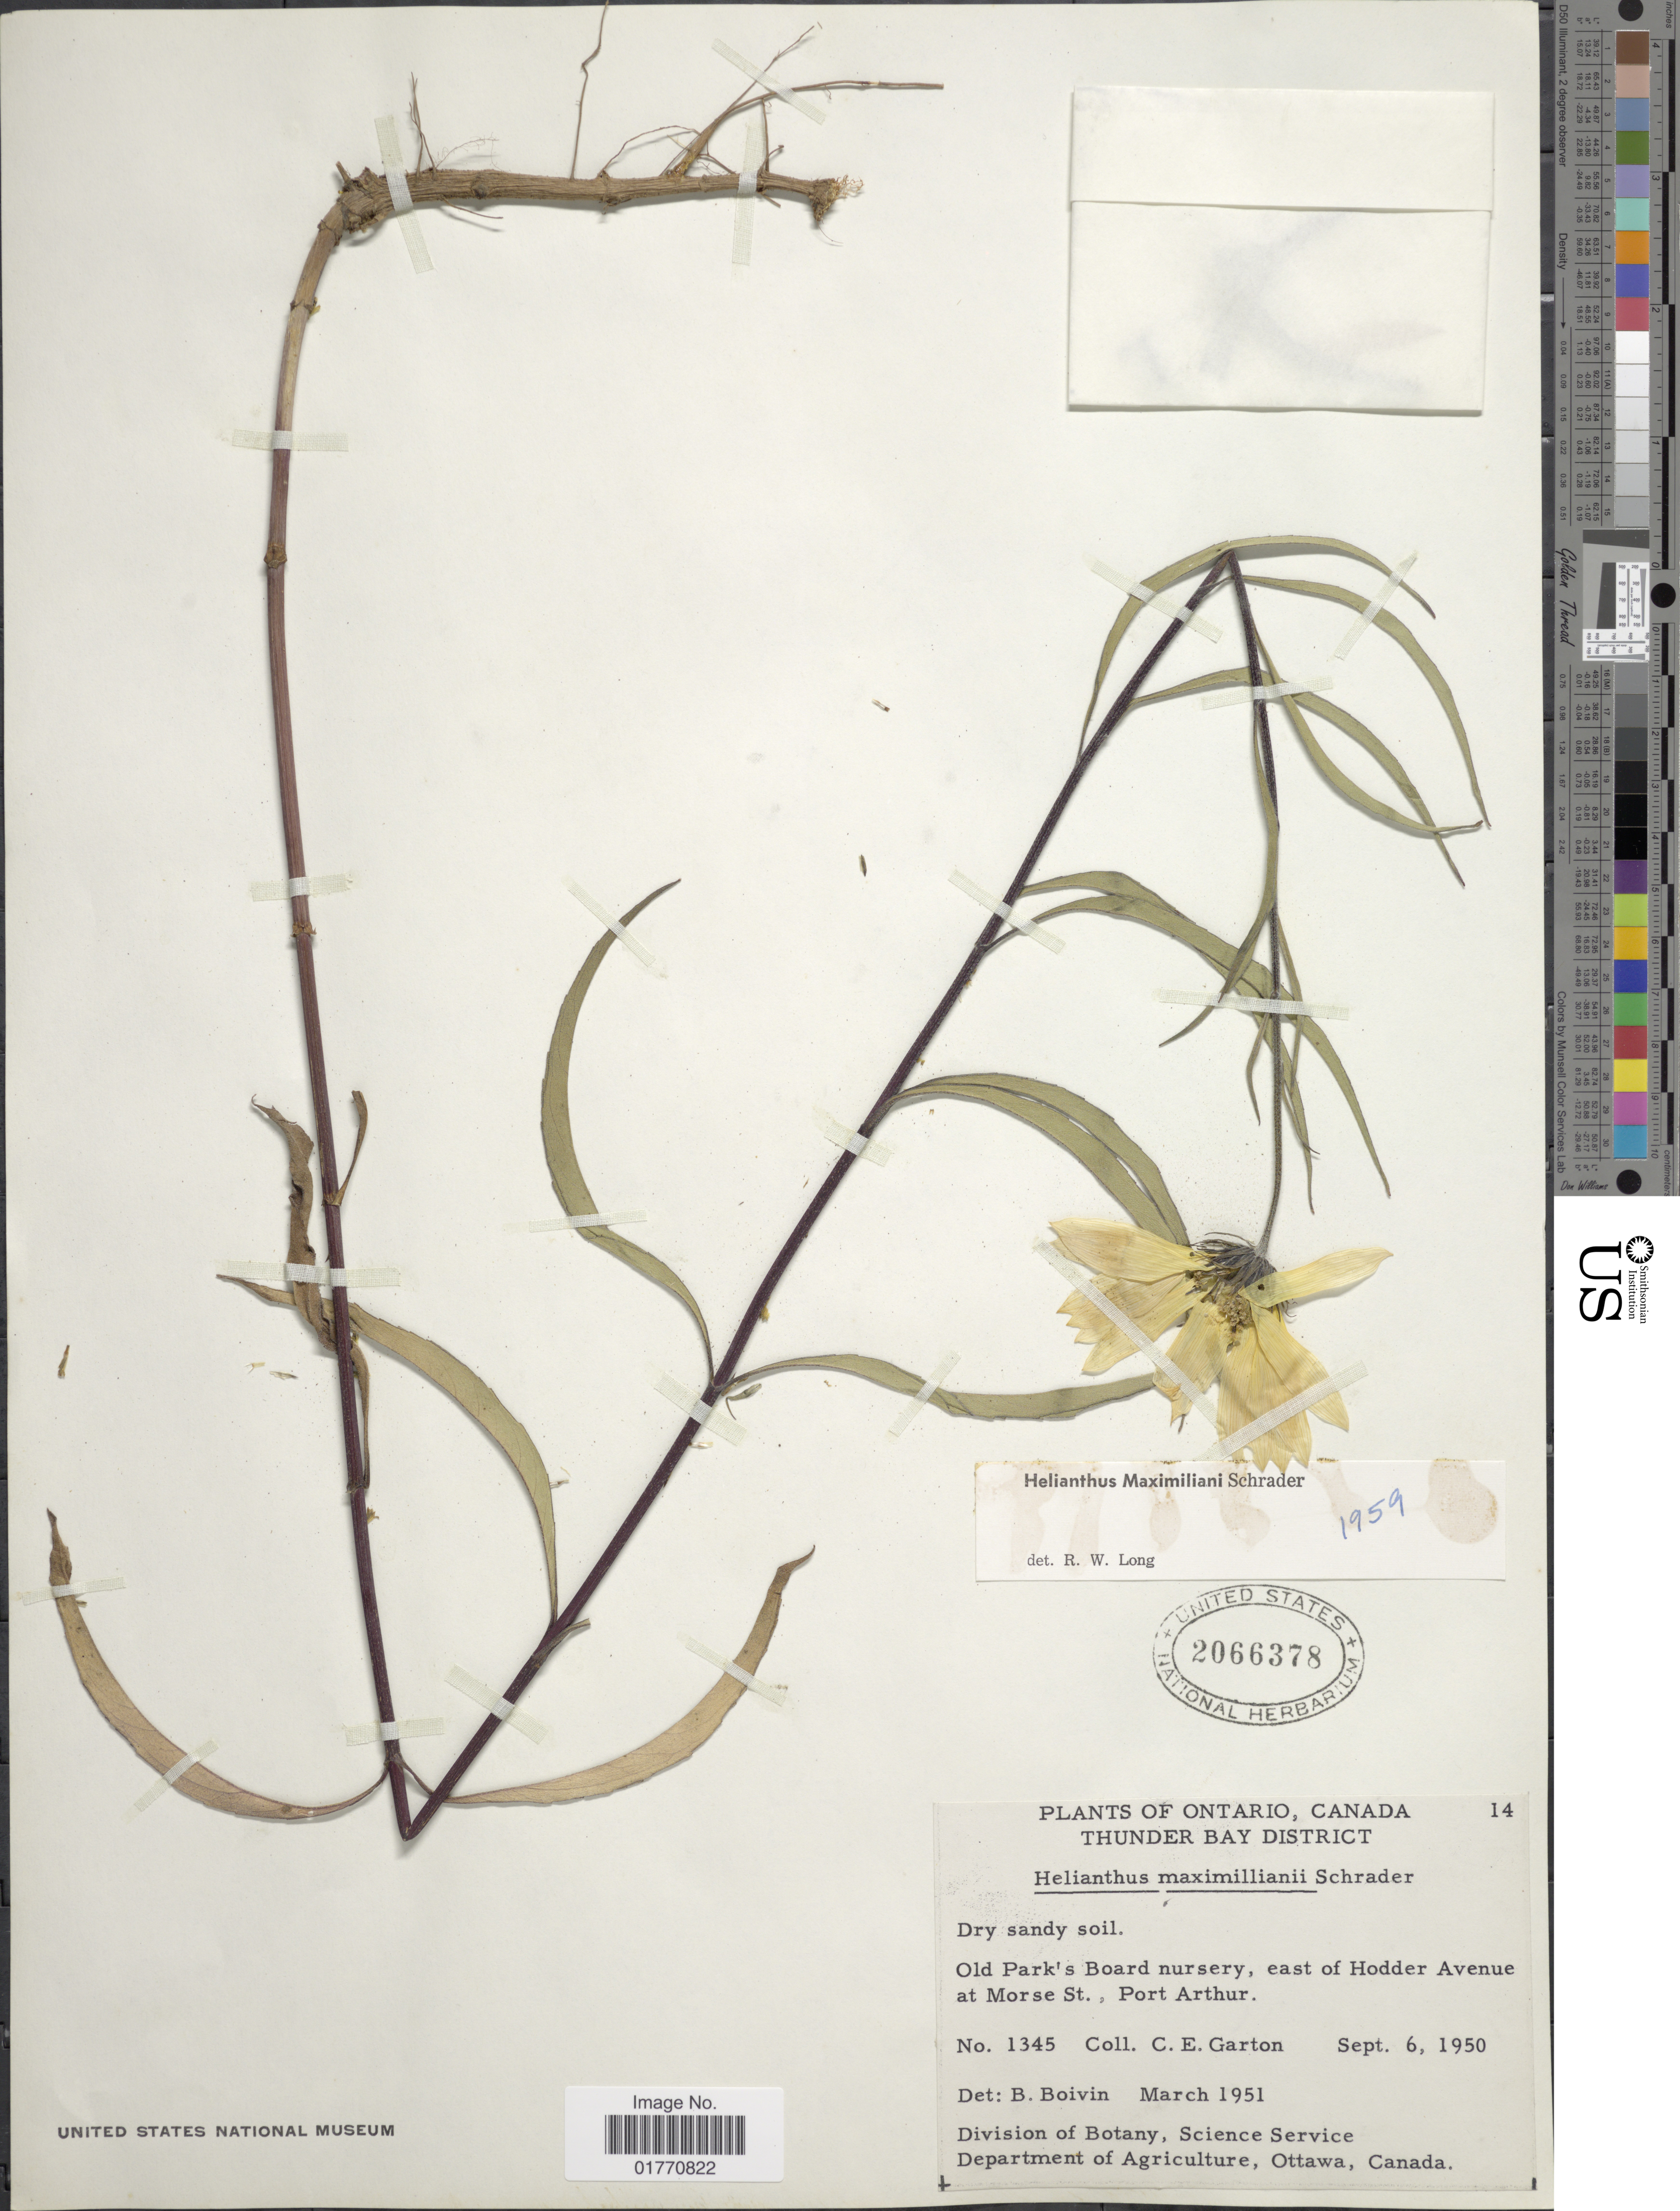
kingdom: Plantae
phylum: Tracheophyta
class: Magnoliopsida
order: Asterales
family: Asteraceae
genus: Helianthus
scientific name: Helianthus maximiliani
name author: Schrad.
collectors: C. E. Garton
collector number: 1345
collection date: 1950-09-06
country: Canada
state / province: Ontario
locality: Thunder Bay District, Old Park's Board nursery, east of Hodder Avenue at Morse St. Port Arthur.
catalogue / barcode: US 2066378